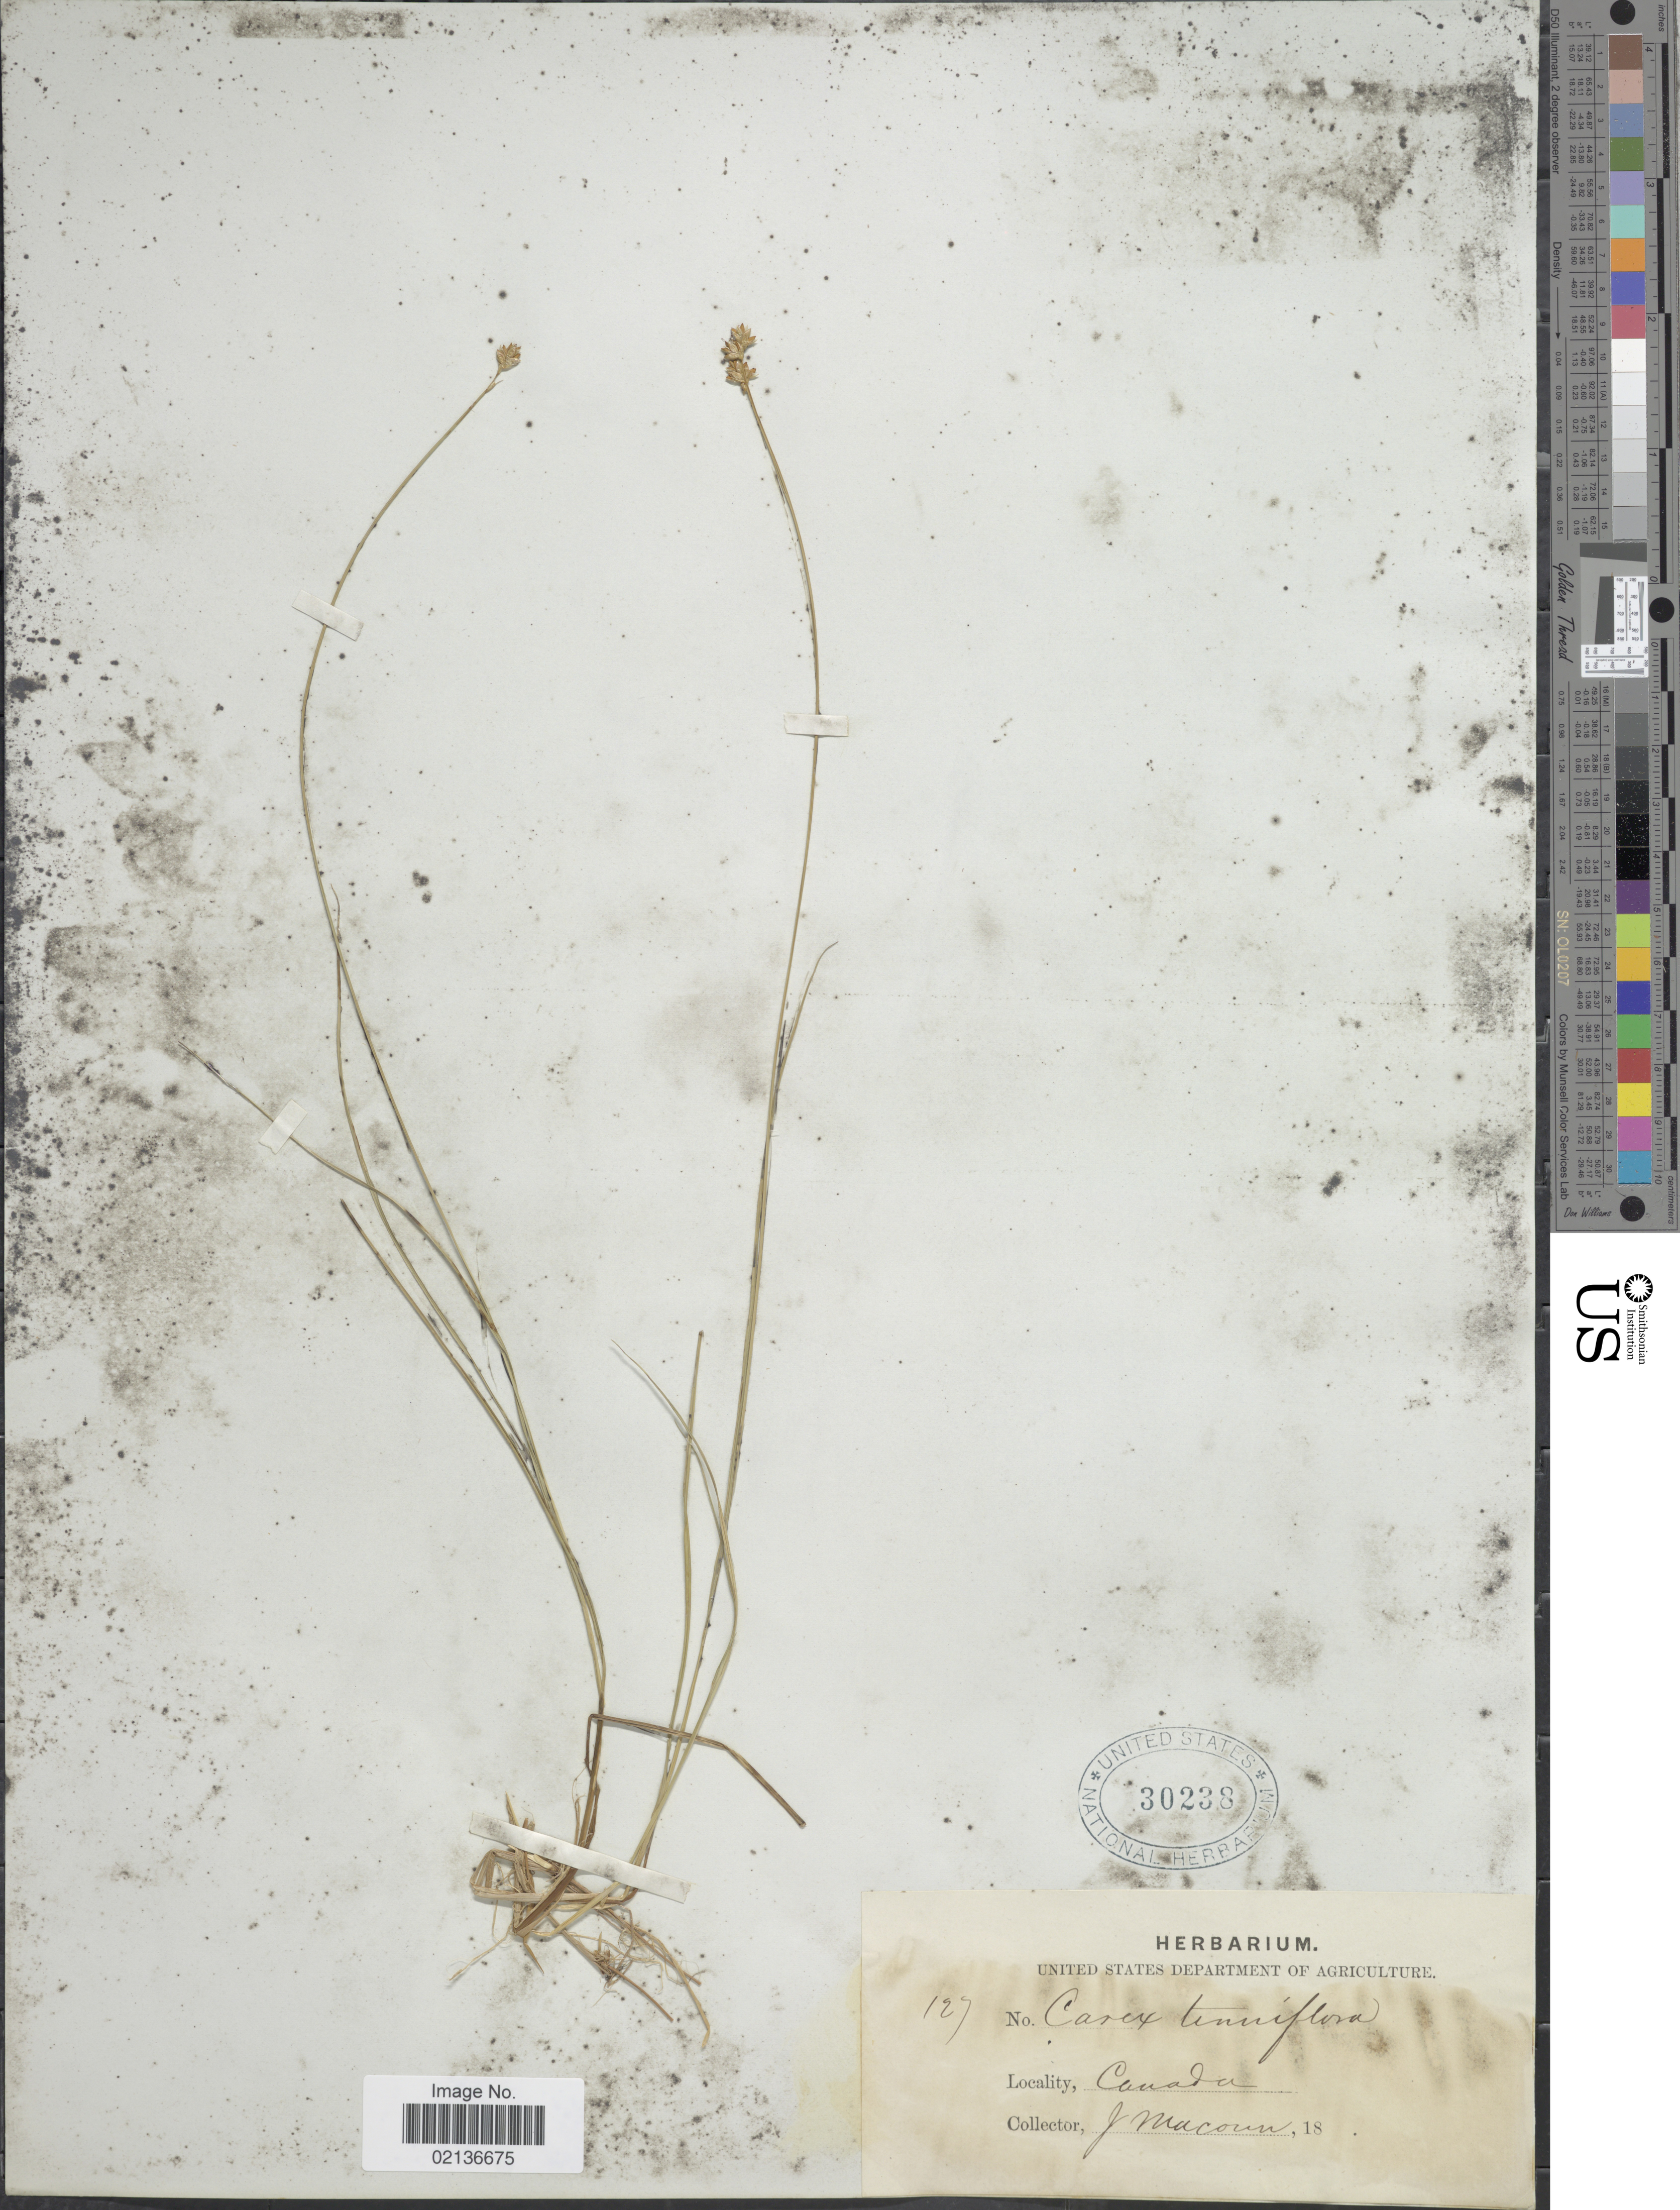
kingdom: Plantae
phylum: Tracheophyta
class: Liliopsida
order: Poales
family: Cyperaceae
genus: Carex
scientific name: Carex tenuiflora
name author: Wahlenb.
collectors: J. Macoun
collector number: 127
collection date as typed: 18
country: Canada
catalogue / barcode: US 30238